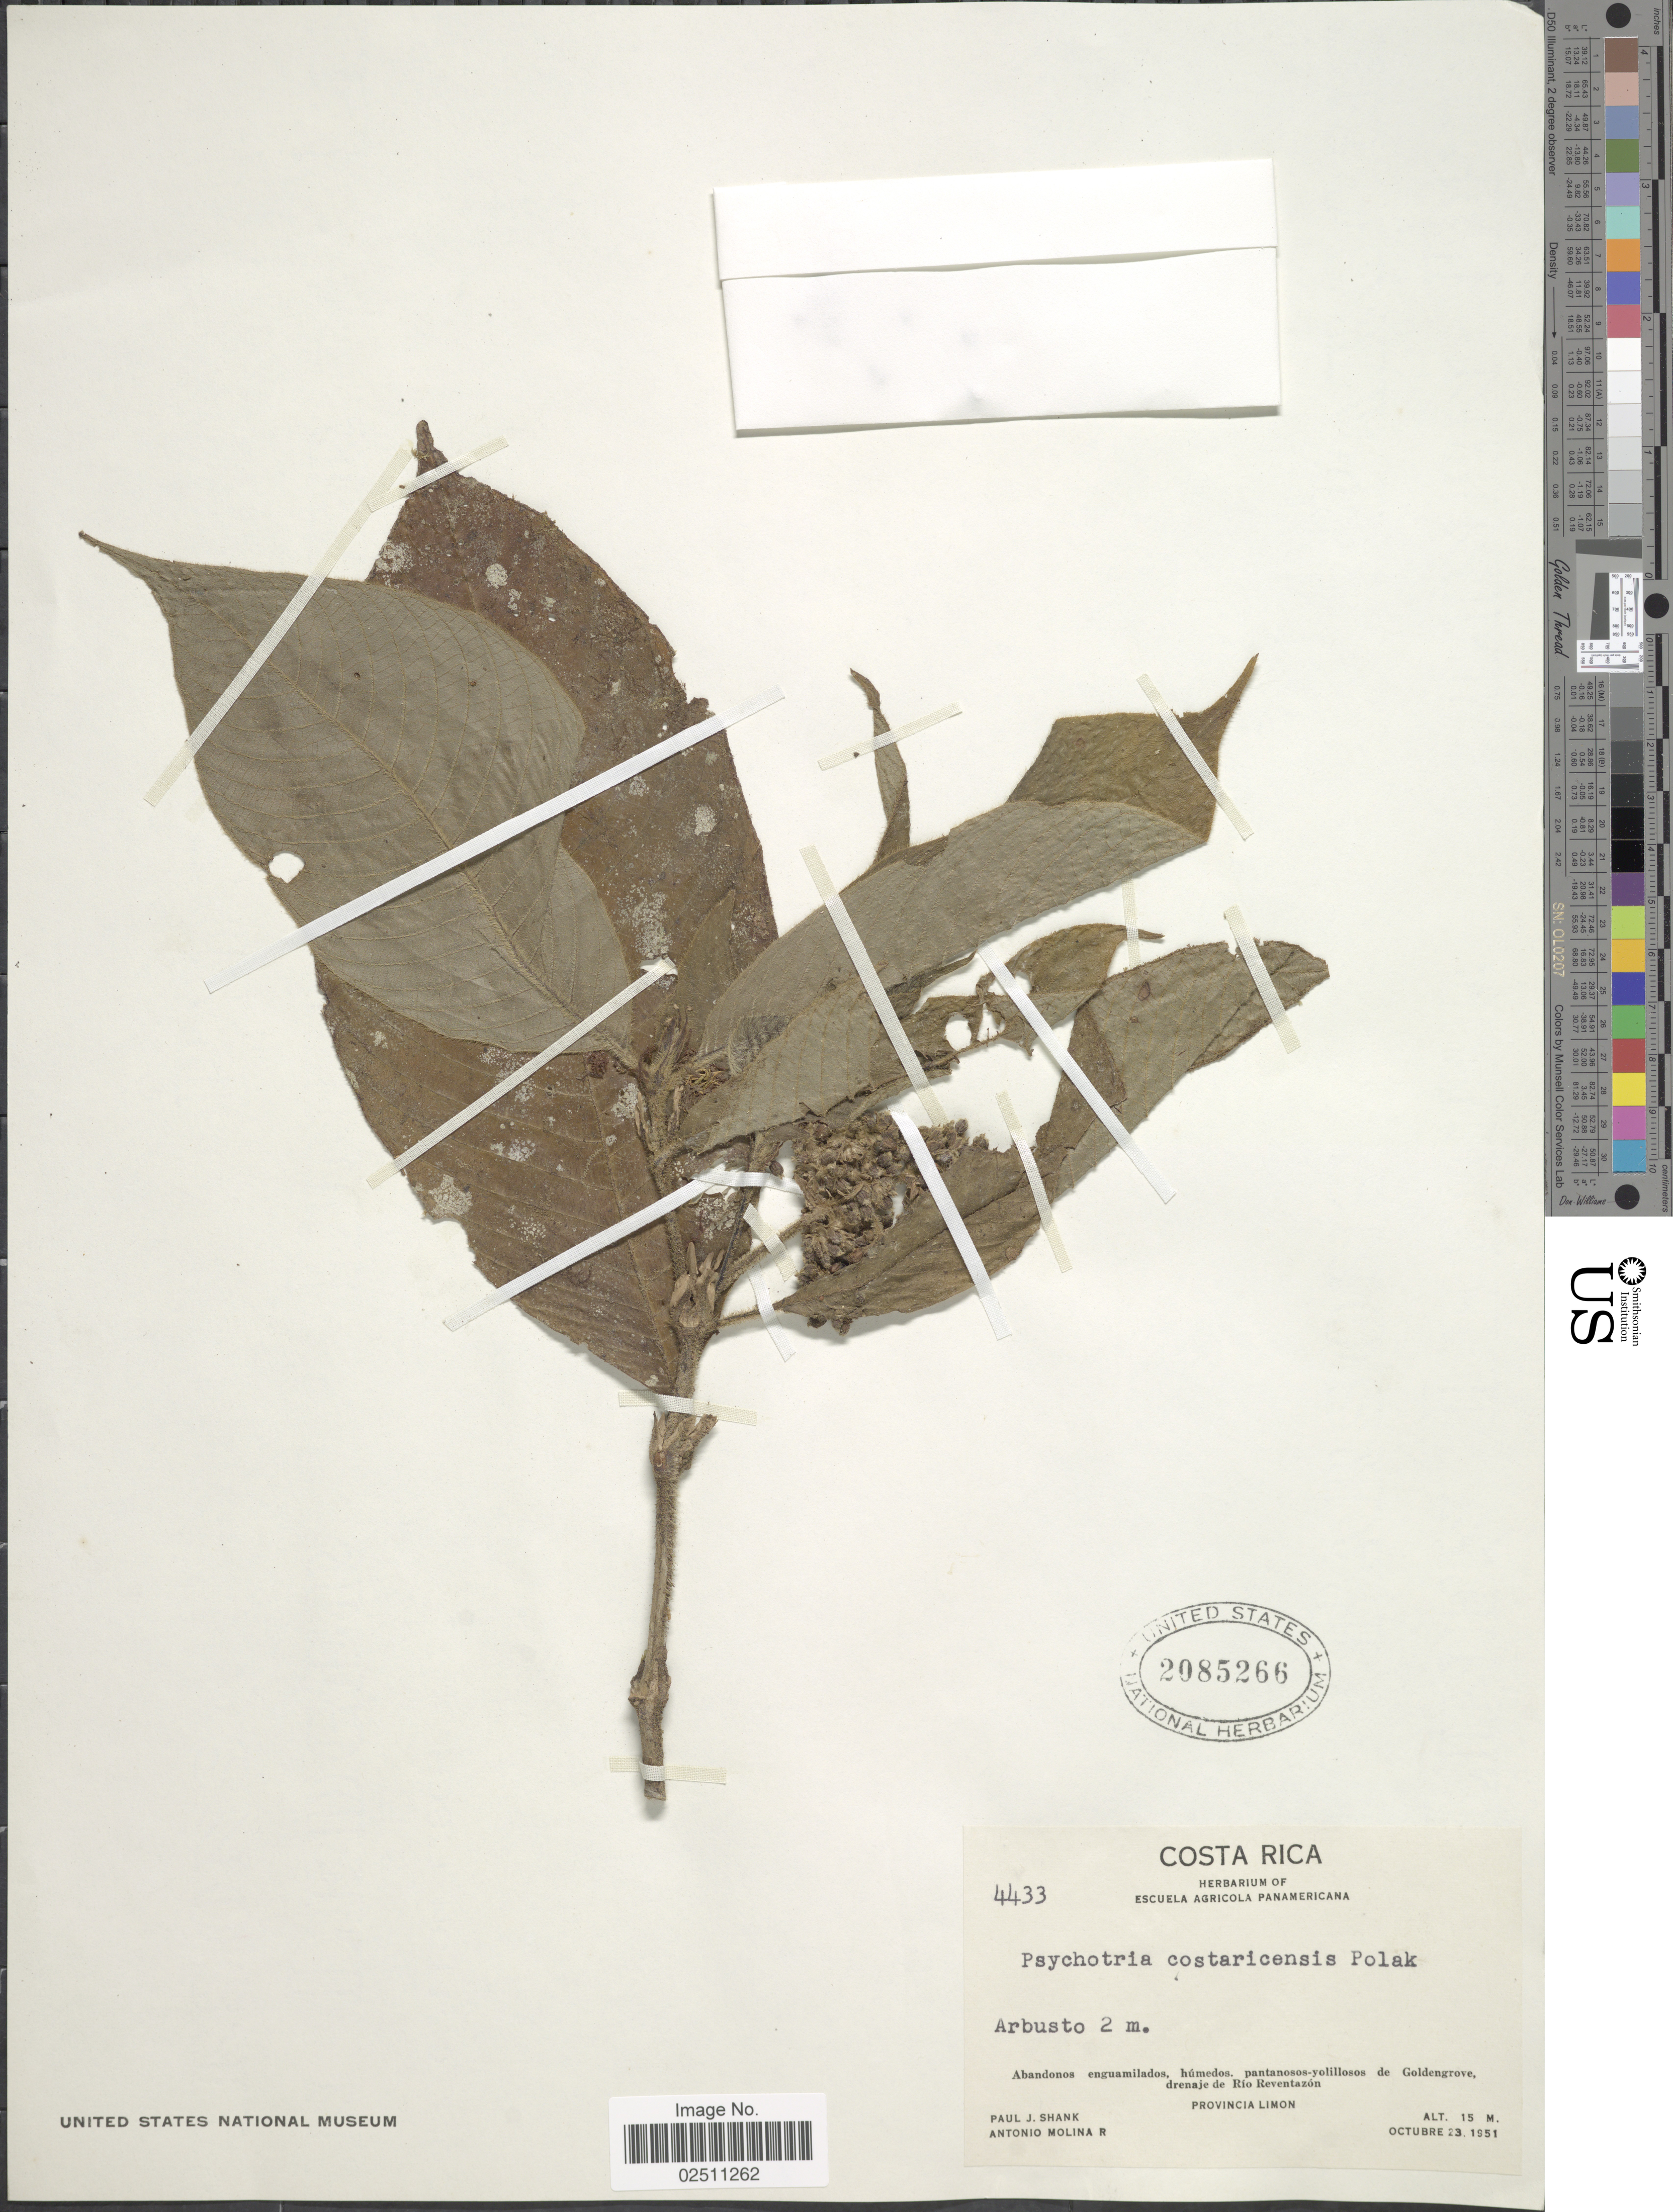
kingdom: Plantae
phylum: Tracheophyta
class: Magnoliopsida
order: Gentianales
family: Rubiaceae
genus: Psychotria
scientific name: Psychotria pilosa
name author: Ruiz & Pav.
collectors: P. J. Shank & A. Molina R.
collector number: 4433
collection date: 1951-10-23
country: Costa Rica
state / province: Limón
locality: Abandonos enguamilados, humedos, pantanosos-yolillosos de Goldengrove, drejane de Rio Reventazon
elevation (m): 15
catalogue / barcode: US 2085266